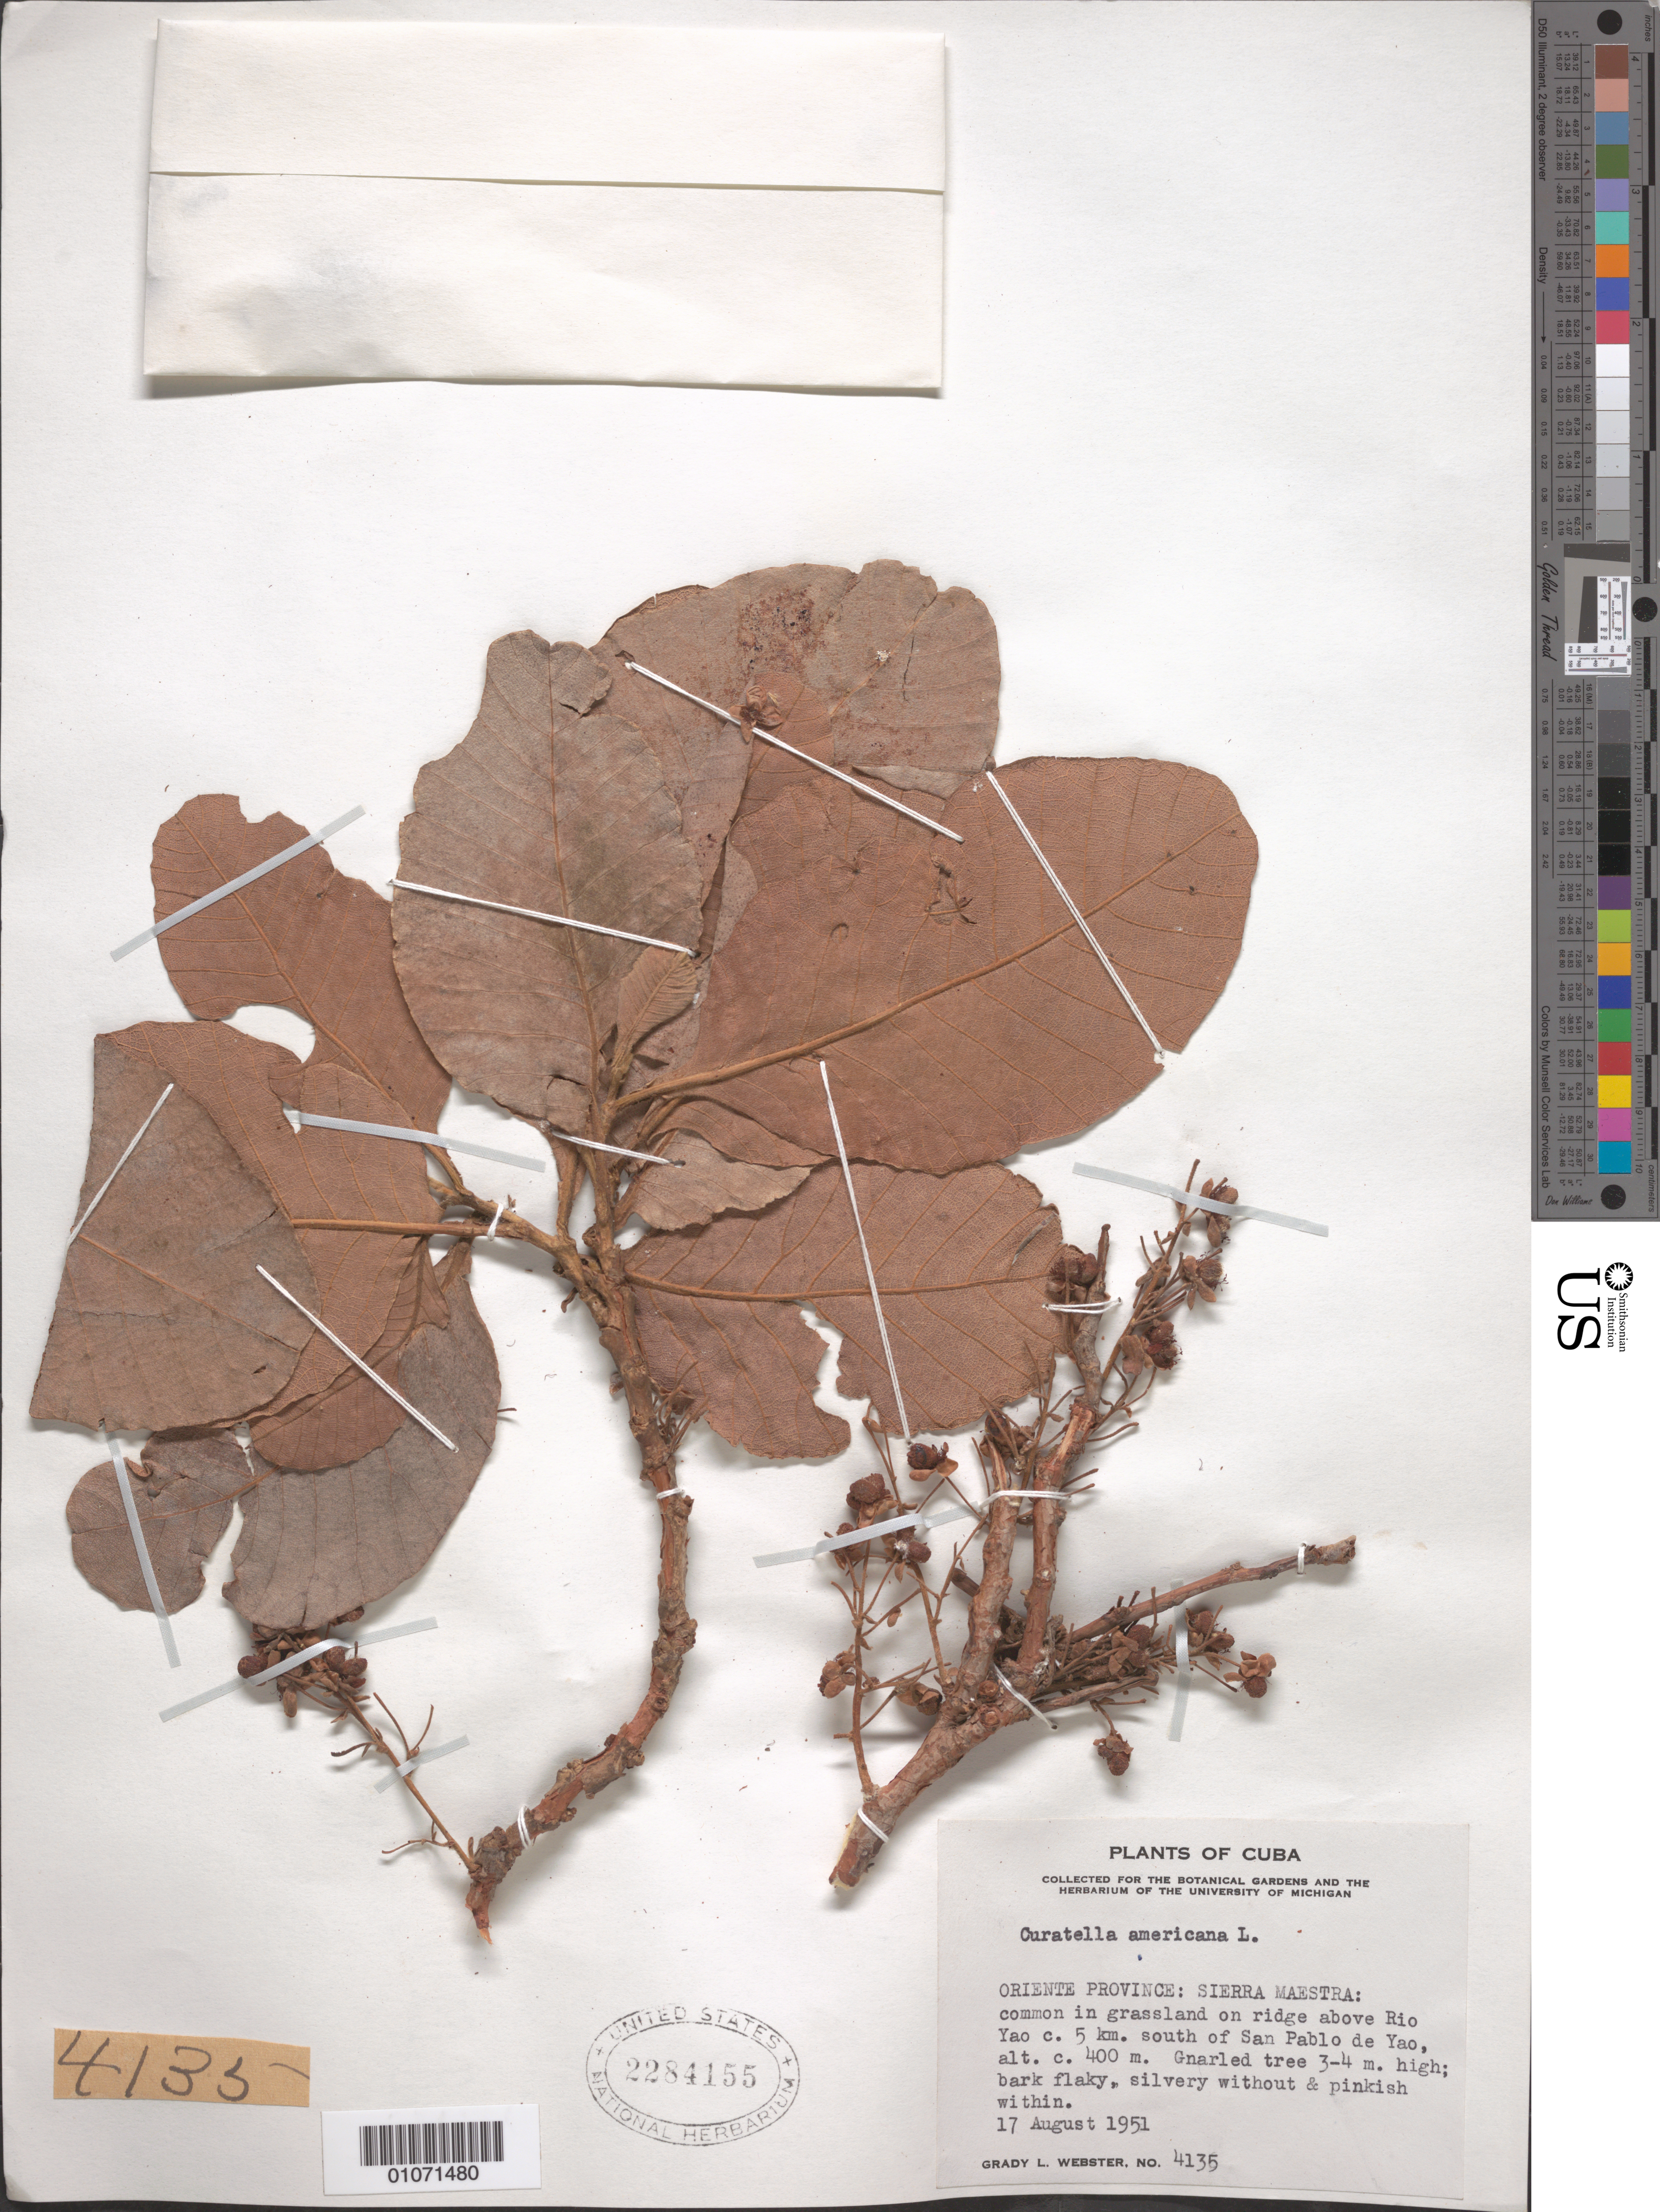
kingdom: Plantae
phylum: Tracheophyta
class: Magnoliopsida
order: Dilleniales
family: Dilleniaceae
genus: Curatella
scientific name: Curatella americana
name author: L.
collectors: G. L. Webster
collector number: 4135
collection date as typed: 17 Aug 1951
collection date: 1951-08-17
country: Cuba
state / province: Oriente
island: Cuba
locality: Sierra Maestra, ridge above Río Yao about 5 km S of San Pablo de Yao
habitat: Common in grassland on ridge above rio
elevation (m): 400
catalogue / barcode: US 2284155